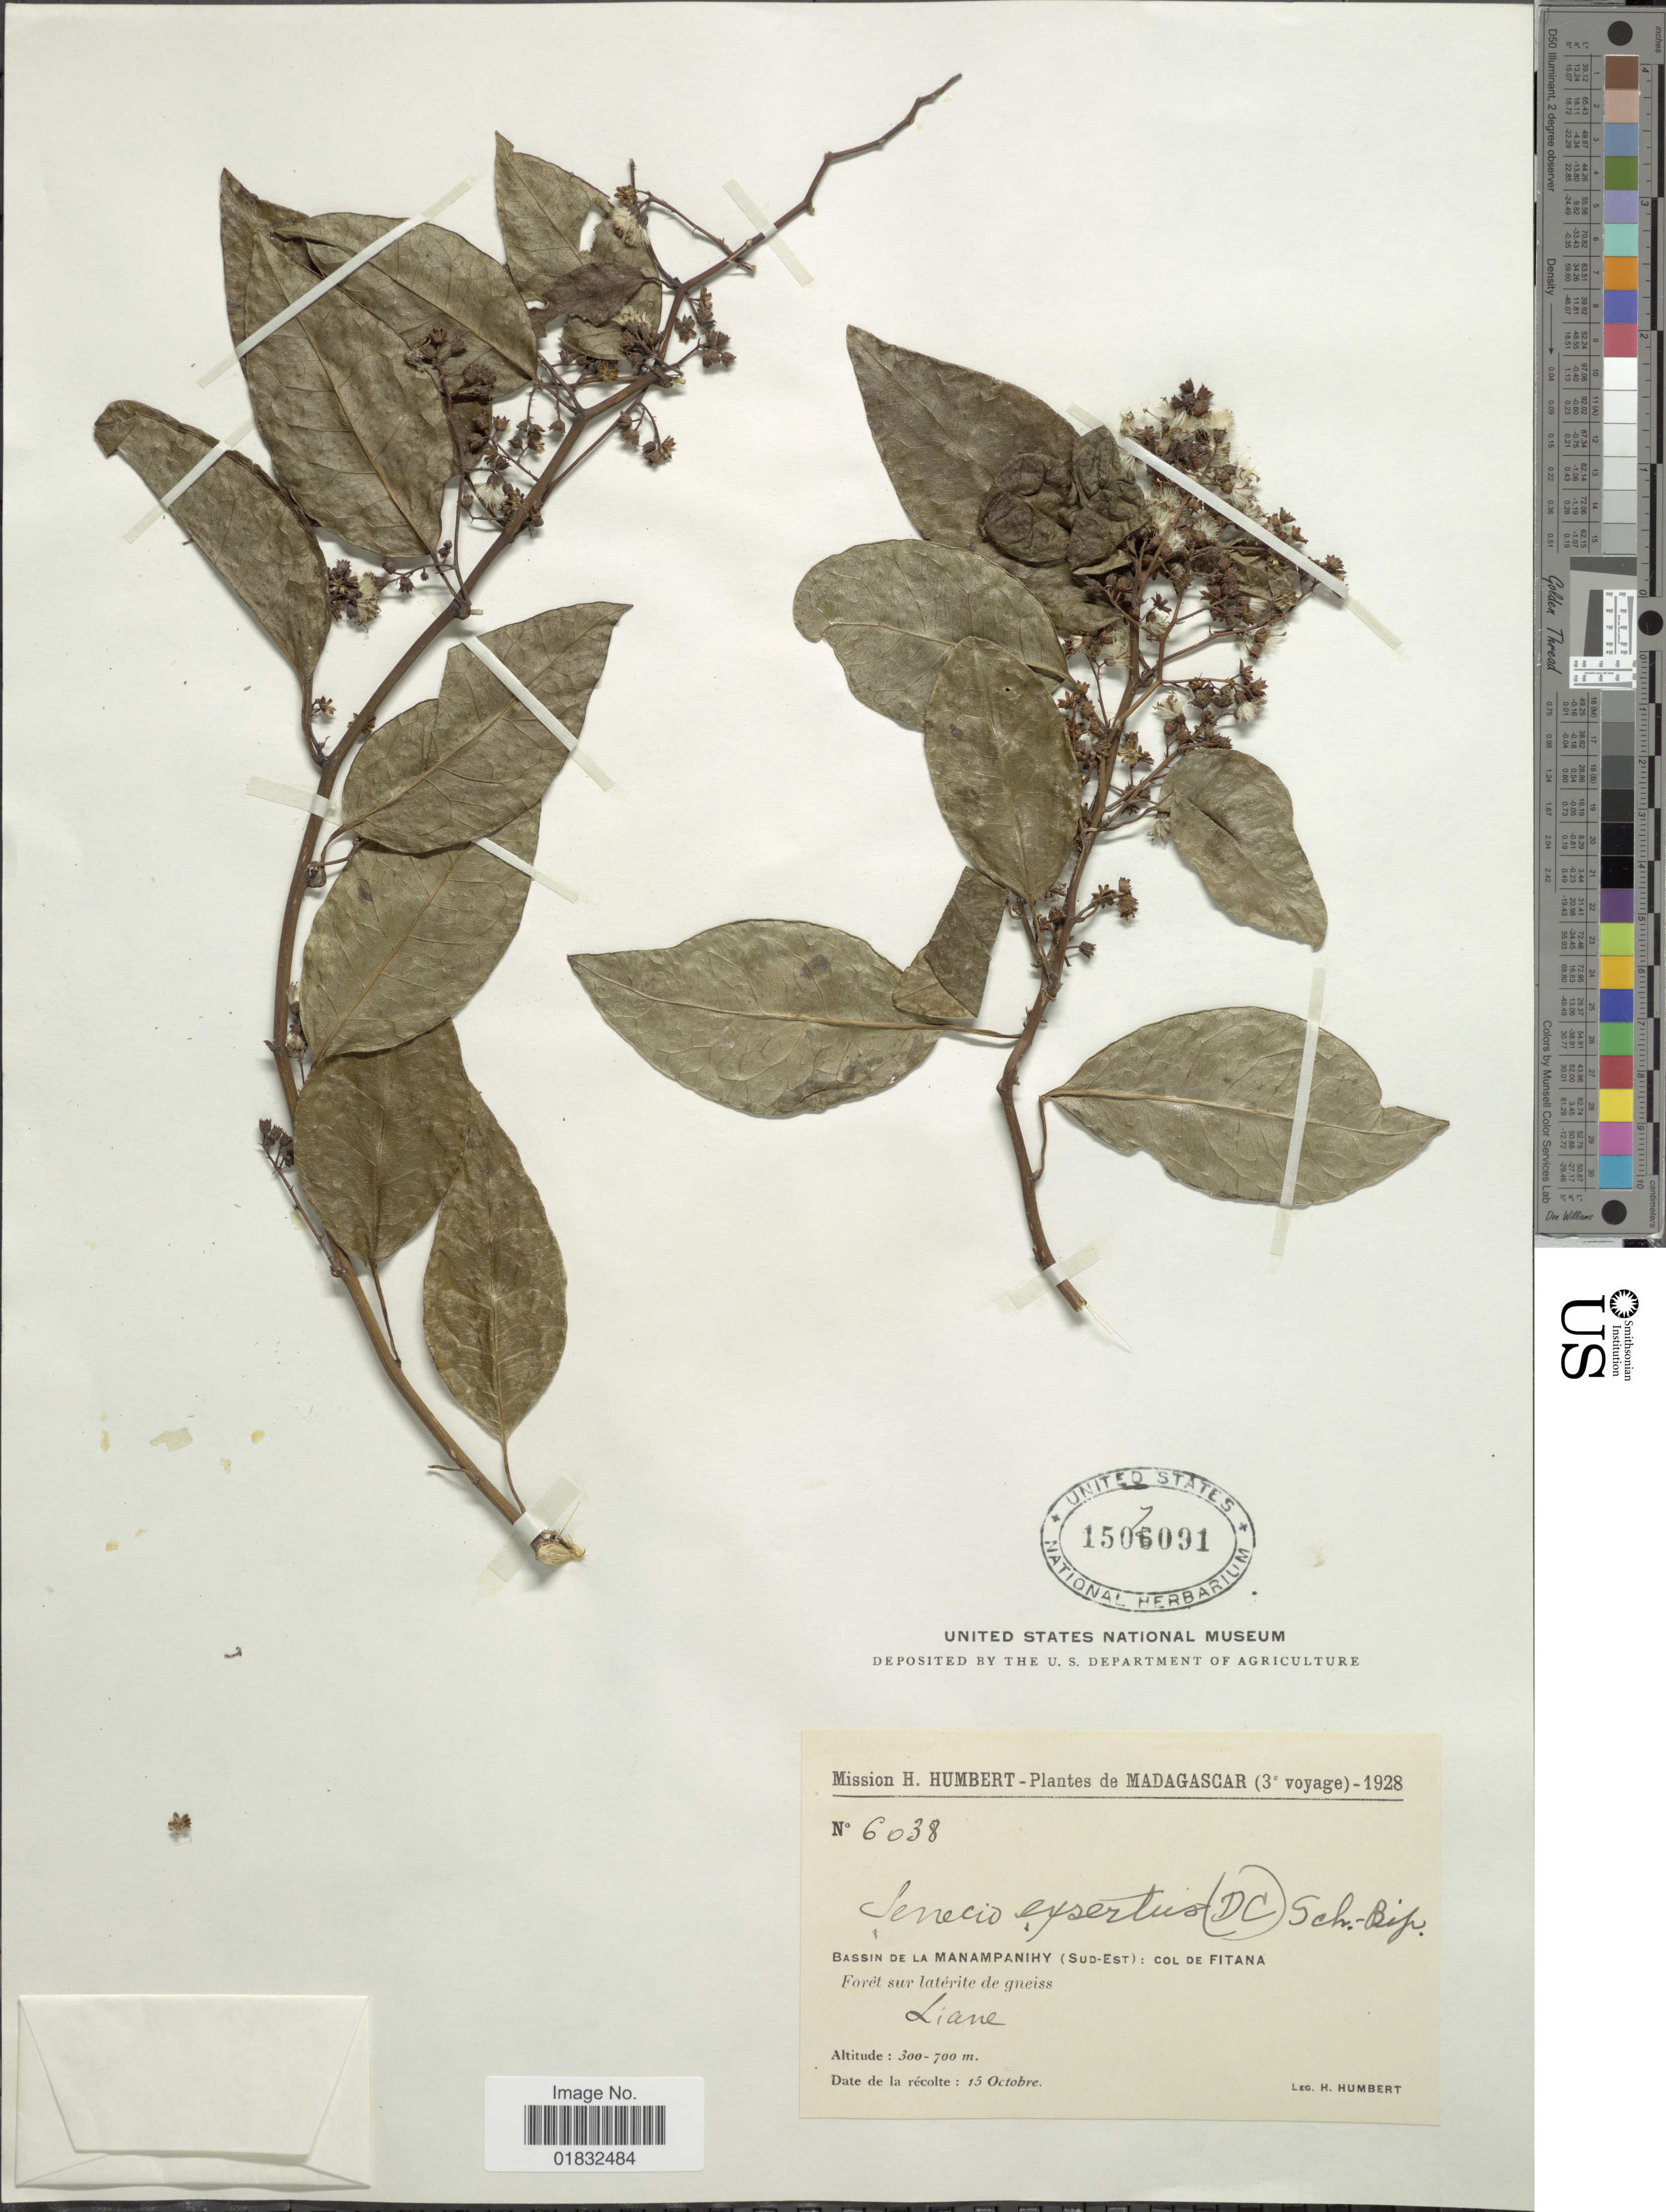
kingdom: Plantae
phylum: Tracheophyta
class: Magnoliopsida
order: Asterales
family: Asteraceae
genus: Humbertacalia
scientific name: Humbertacalia racemosa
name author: (DC.) C. Jeffrey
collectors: H. Humbert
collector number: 6038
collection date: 1928-10-15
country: Madagascar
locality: Bassin de La Manampanihy (Sud-Est): Col de Fitana, Forét sur latérite de gneis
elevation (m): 300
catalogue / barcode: US 1507091